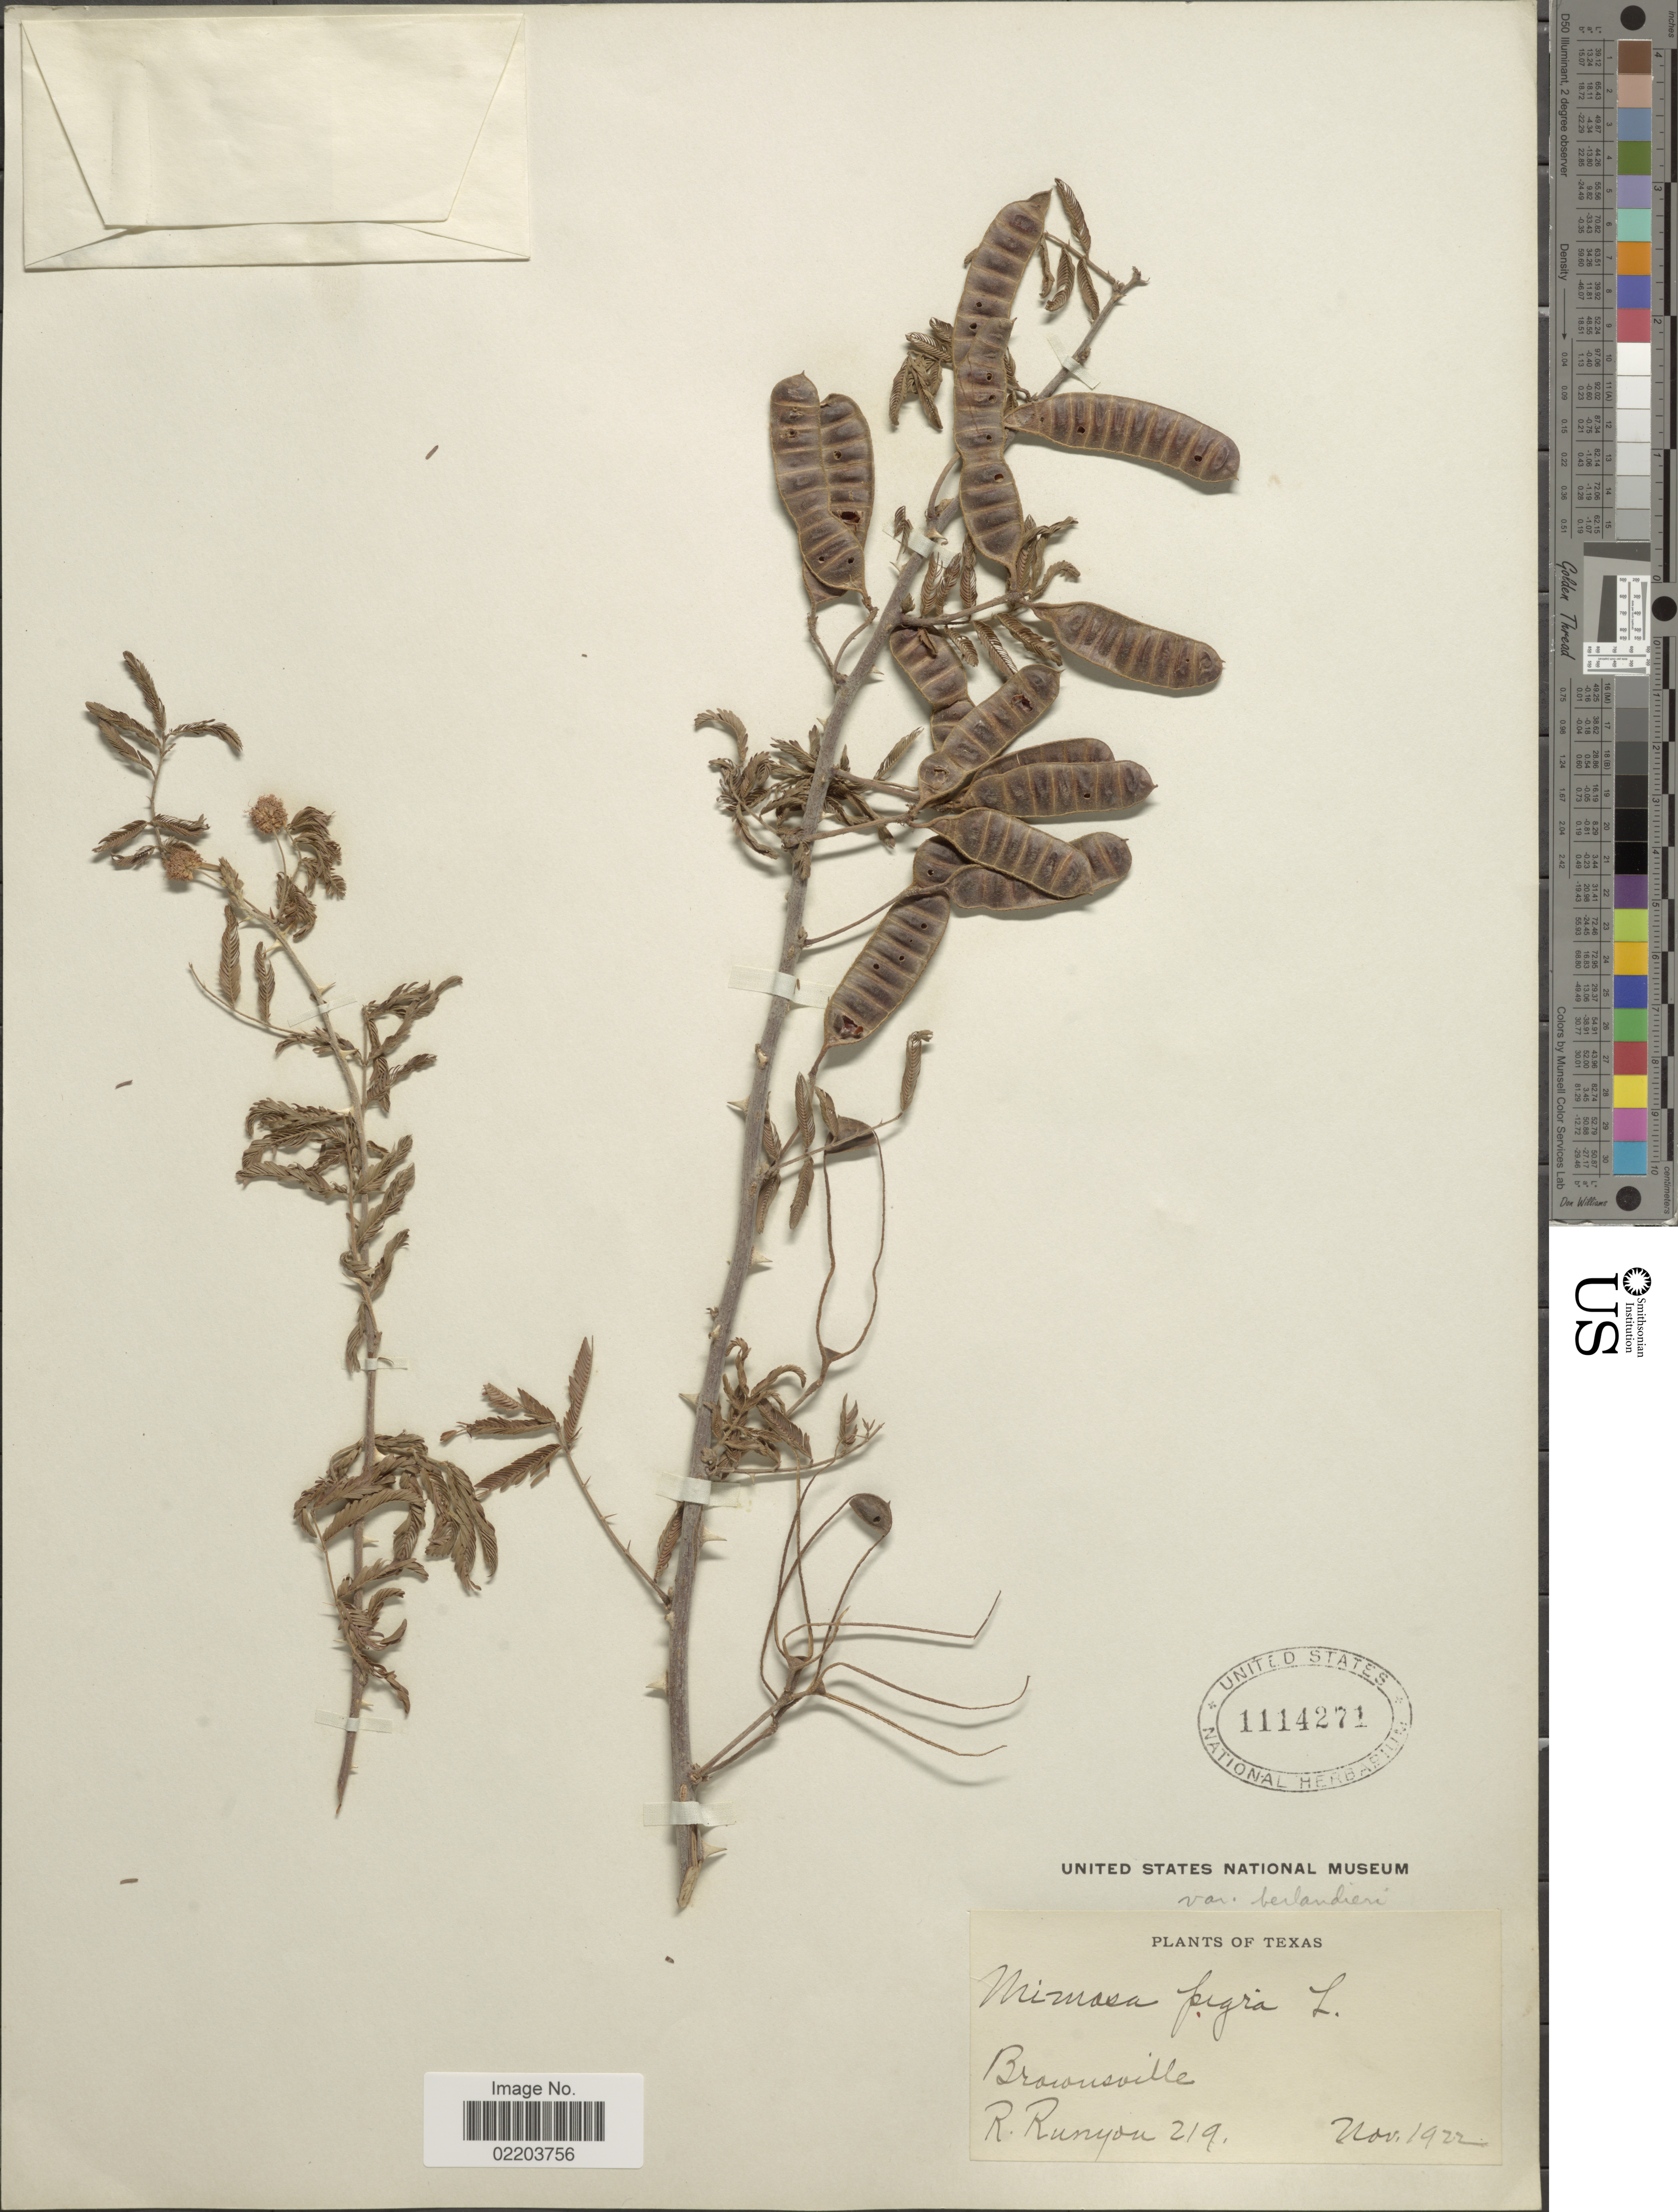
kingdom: Plantae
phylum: Tracheophyta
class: Magnoliopsida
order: Fabales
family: Fabaceae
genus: Mimosa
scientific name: Mimosa pigra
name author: L.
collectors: R. Runyon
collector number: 219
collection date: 1922-11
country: United States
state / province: Texas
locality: Brownsville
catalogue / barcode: US 1114271